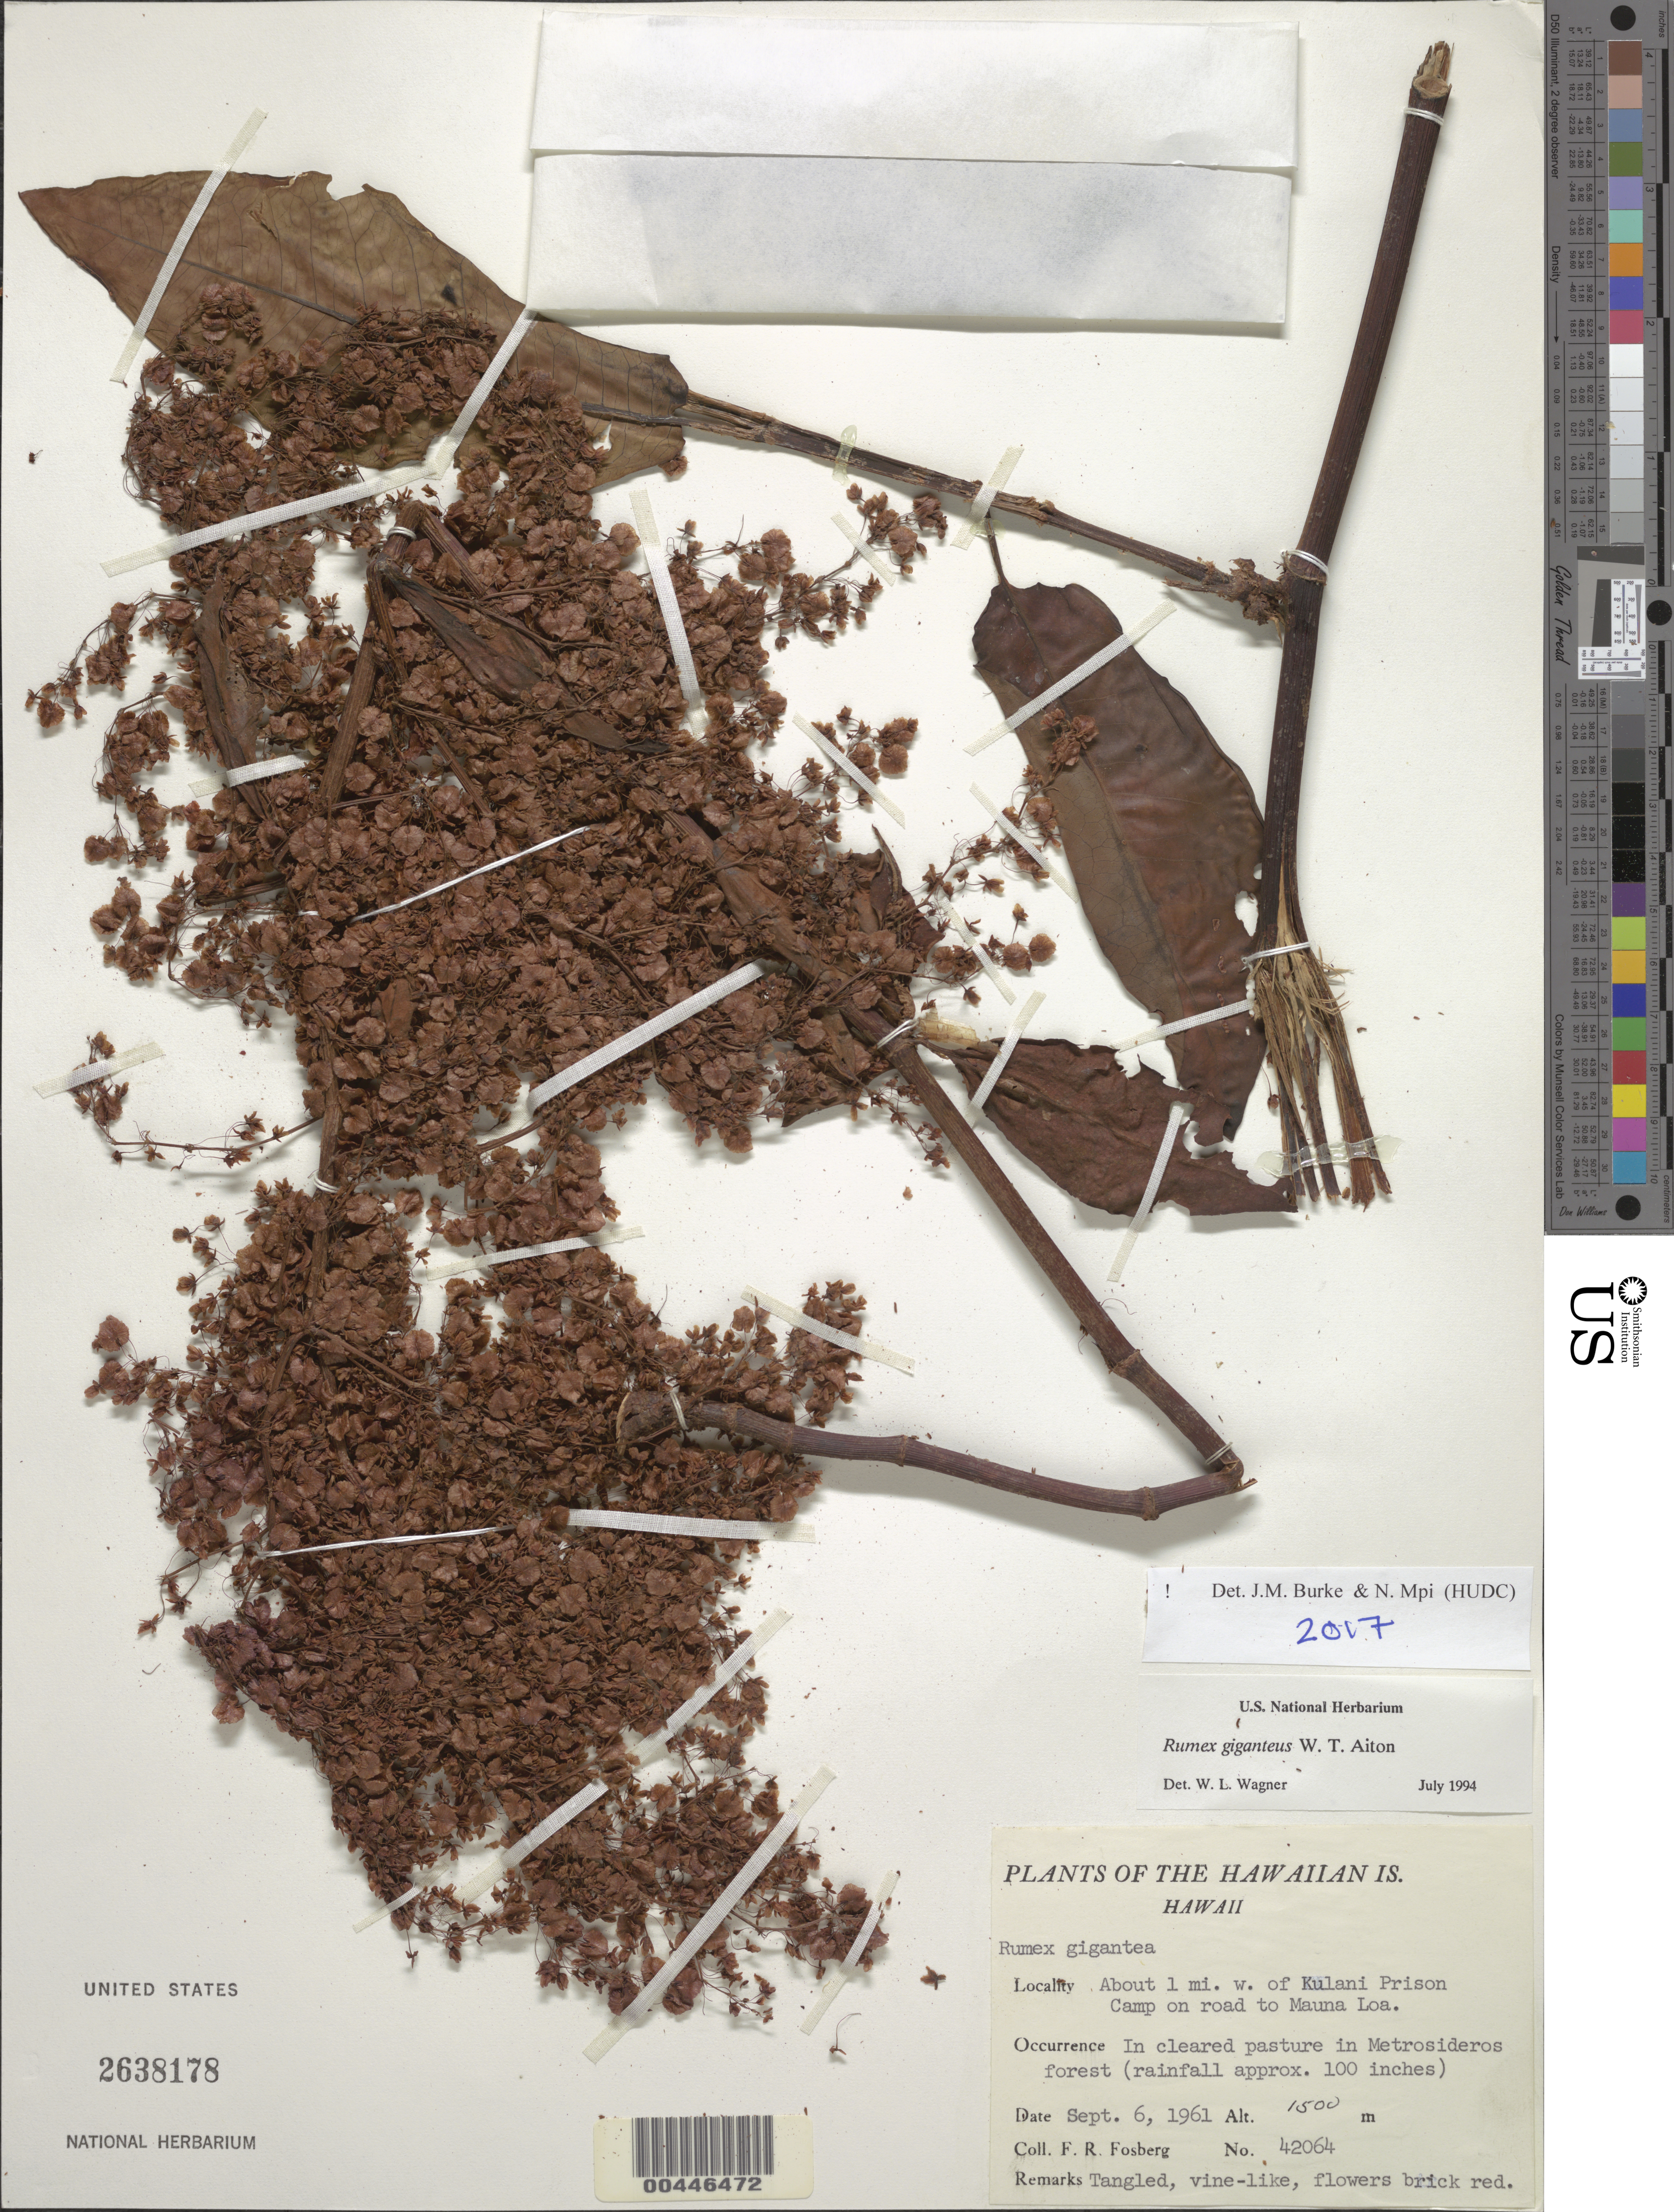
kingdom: Plantae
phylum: Tracheophyta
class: Magnoliopsida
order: Caryophyllales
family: Polygonaceae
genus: Rumex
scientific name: Rumex giganteus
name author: W.T. Aiton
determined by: Wagner, W. L., (BOT), Smithsonian Institution - National Museum of Natural History (UNITED STATES)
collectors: F. R. Fosberg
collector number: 42064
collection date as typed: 6 Sep 1961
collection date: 1961-09-06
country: United States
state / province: Hawaii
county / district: Hawaii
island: Hawaii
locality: About 1 mi W of Kulani Prison Camp on rd to Mauna Loa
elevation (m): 1500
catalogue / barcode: US 2638178